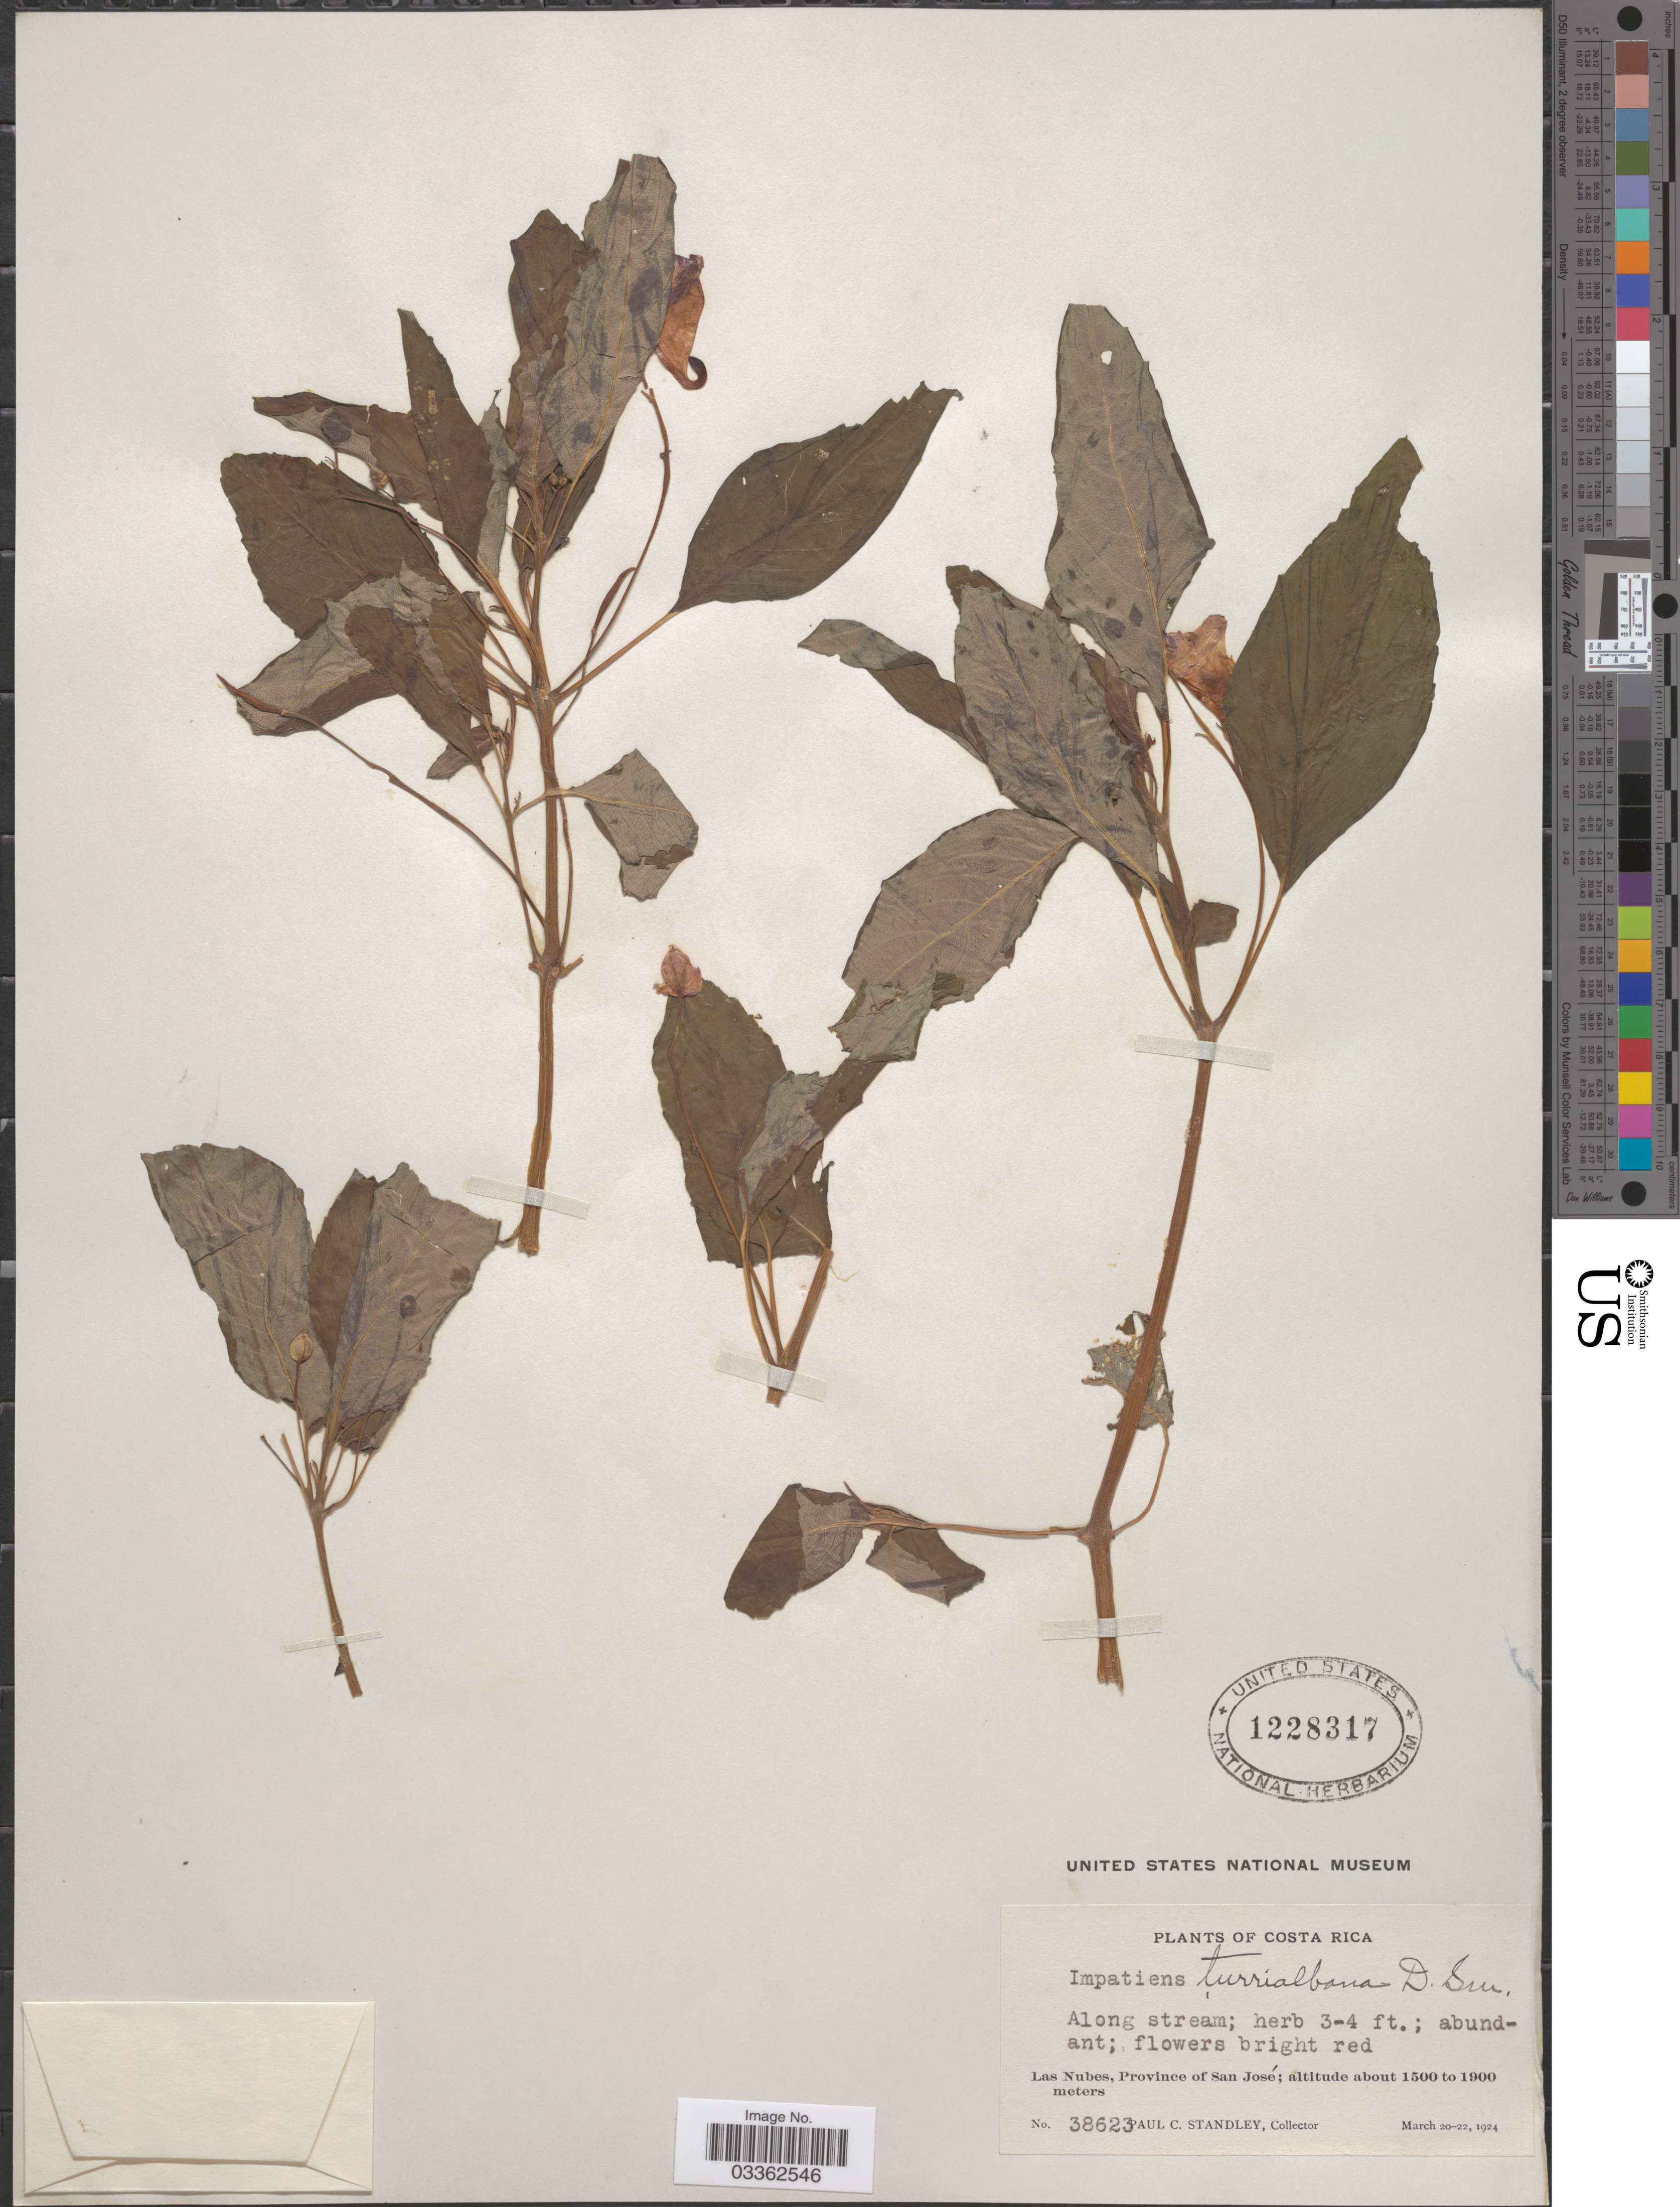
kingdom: Plantae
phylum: Tracheophyta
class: Magnoliopsida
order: Ericales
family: Balsaminaceae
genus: Impatiens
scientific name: Impatiens turrialbana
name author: Donn. Sm.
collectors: P. C. Standley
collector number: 38623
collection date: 1924-03-20/1924-03-22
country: Costa Rica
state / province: San José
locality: Las Nubes.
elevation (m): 1500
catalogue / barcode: US 1228317